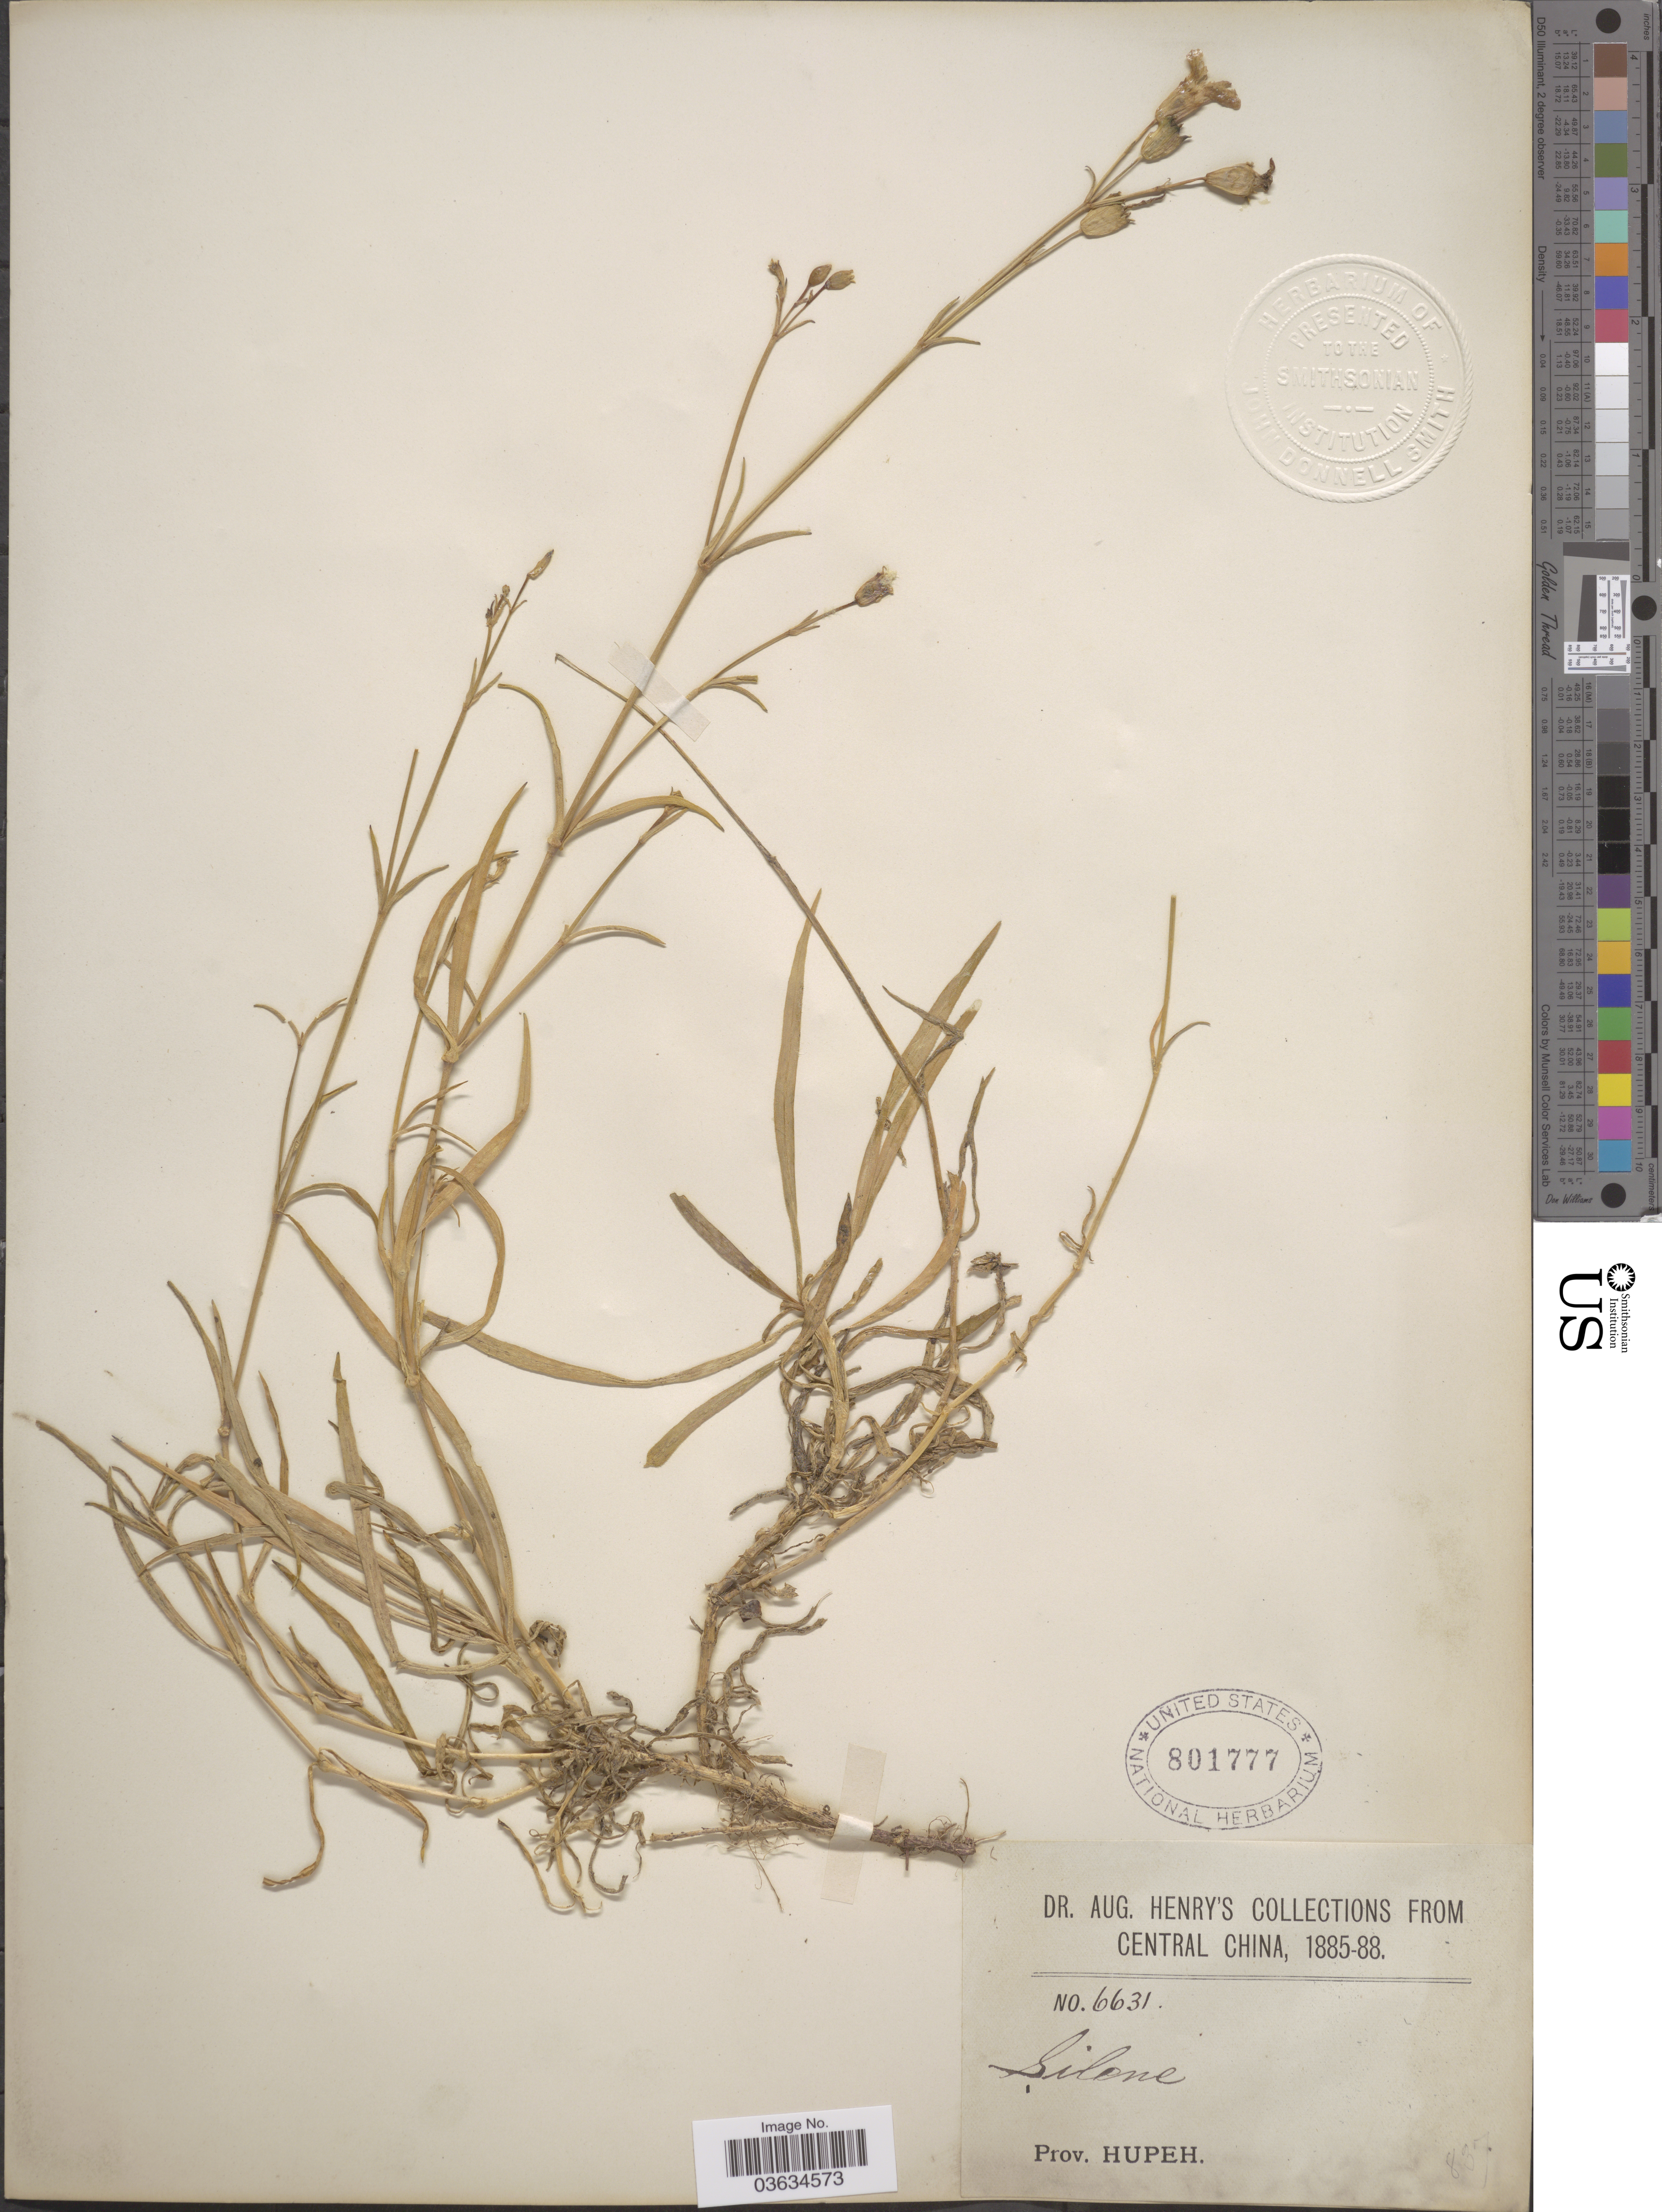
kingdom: Plantae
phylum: Tracheophyta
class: Magnoliopsida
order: Caryophyllales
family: Caryophyllaceae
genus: Silene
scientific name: Silene sp.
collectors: A. Henry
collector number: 6631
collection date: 1885/1888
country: China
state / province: Hubei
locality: Central China. Prov. Hupeh.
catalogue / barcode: US 801777